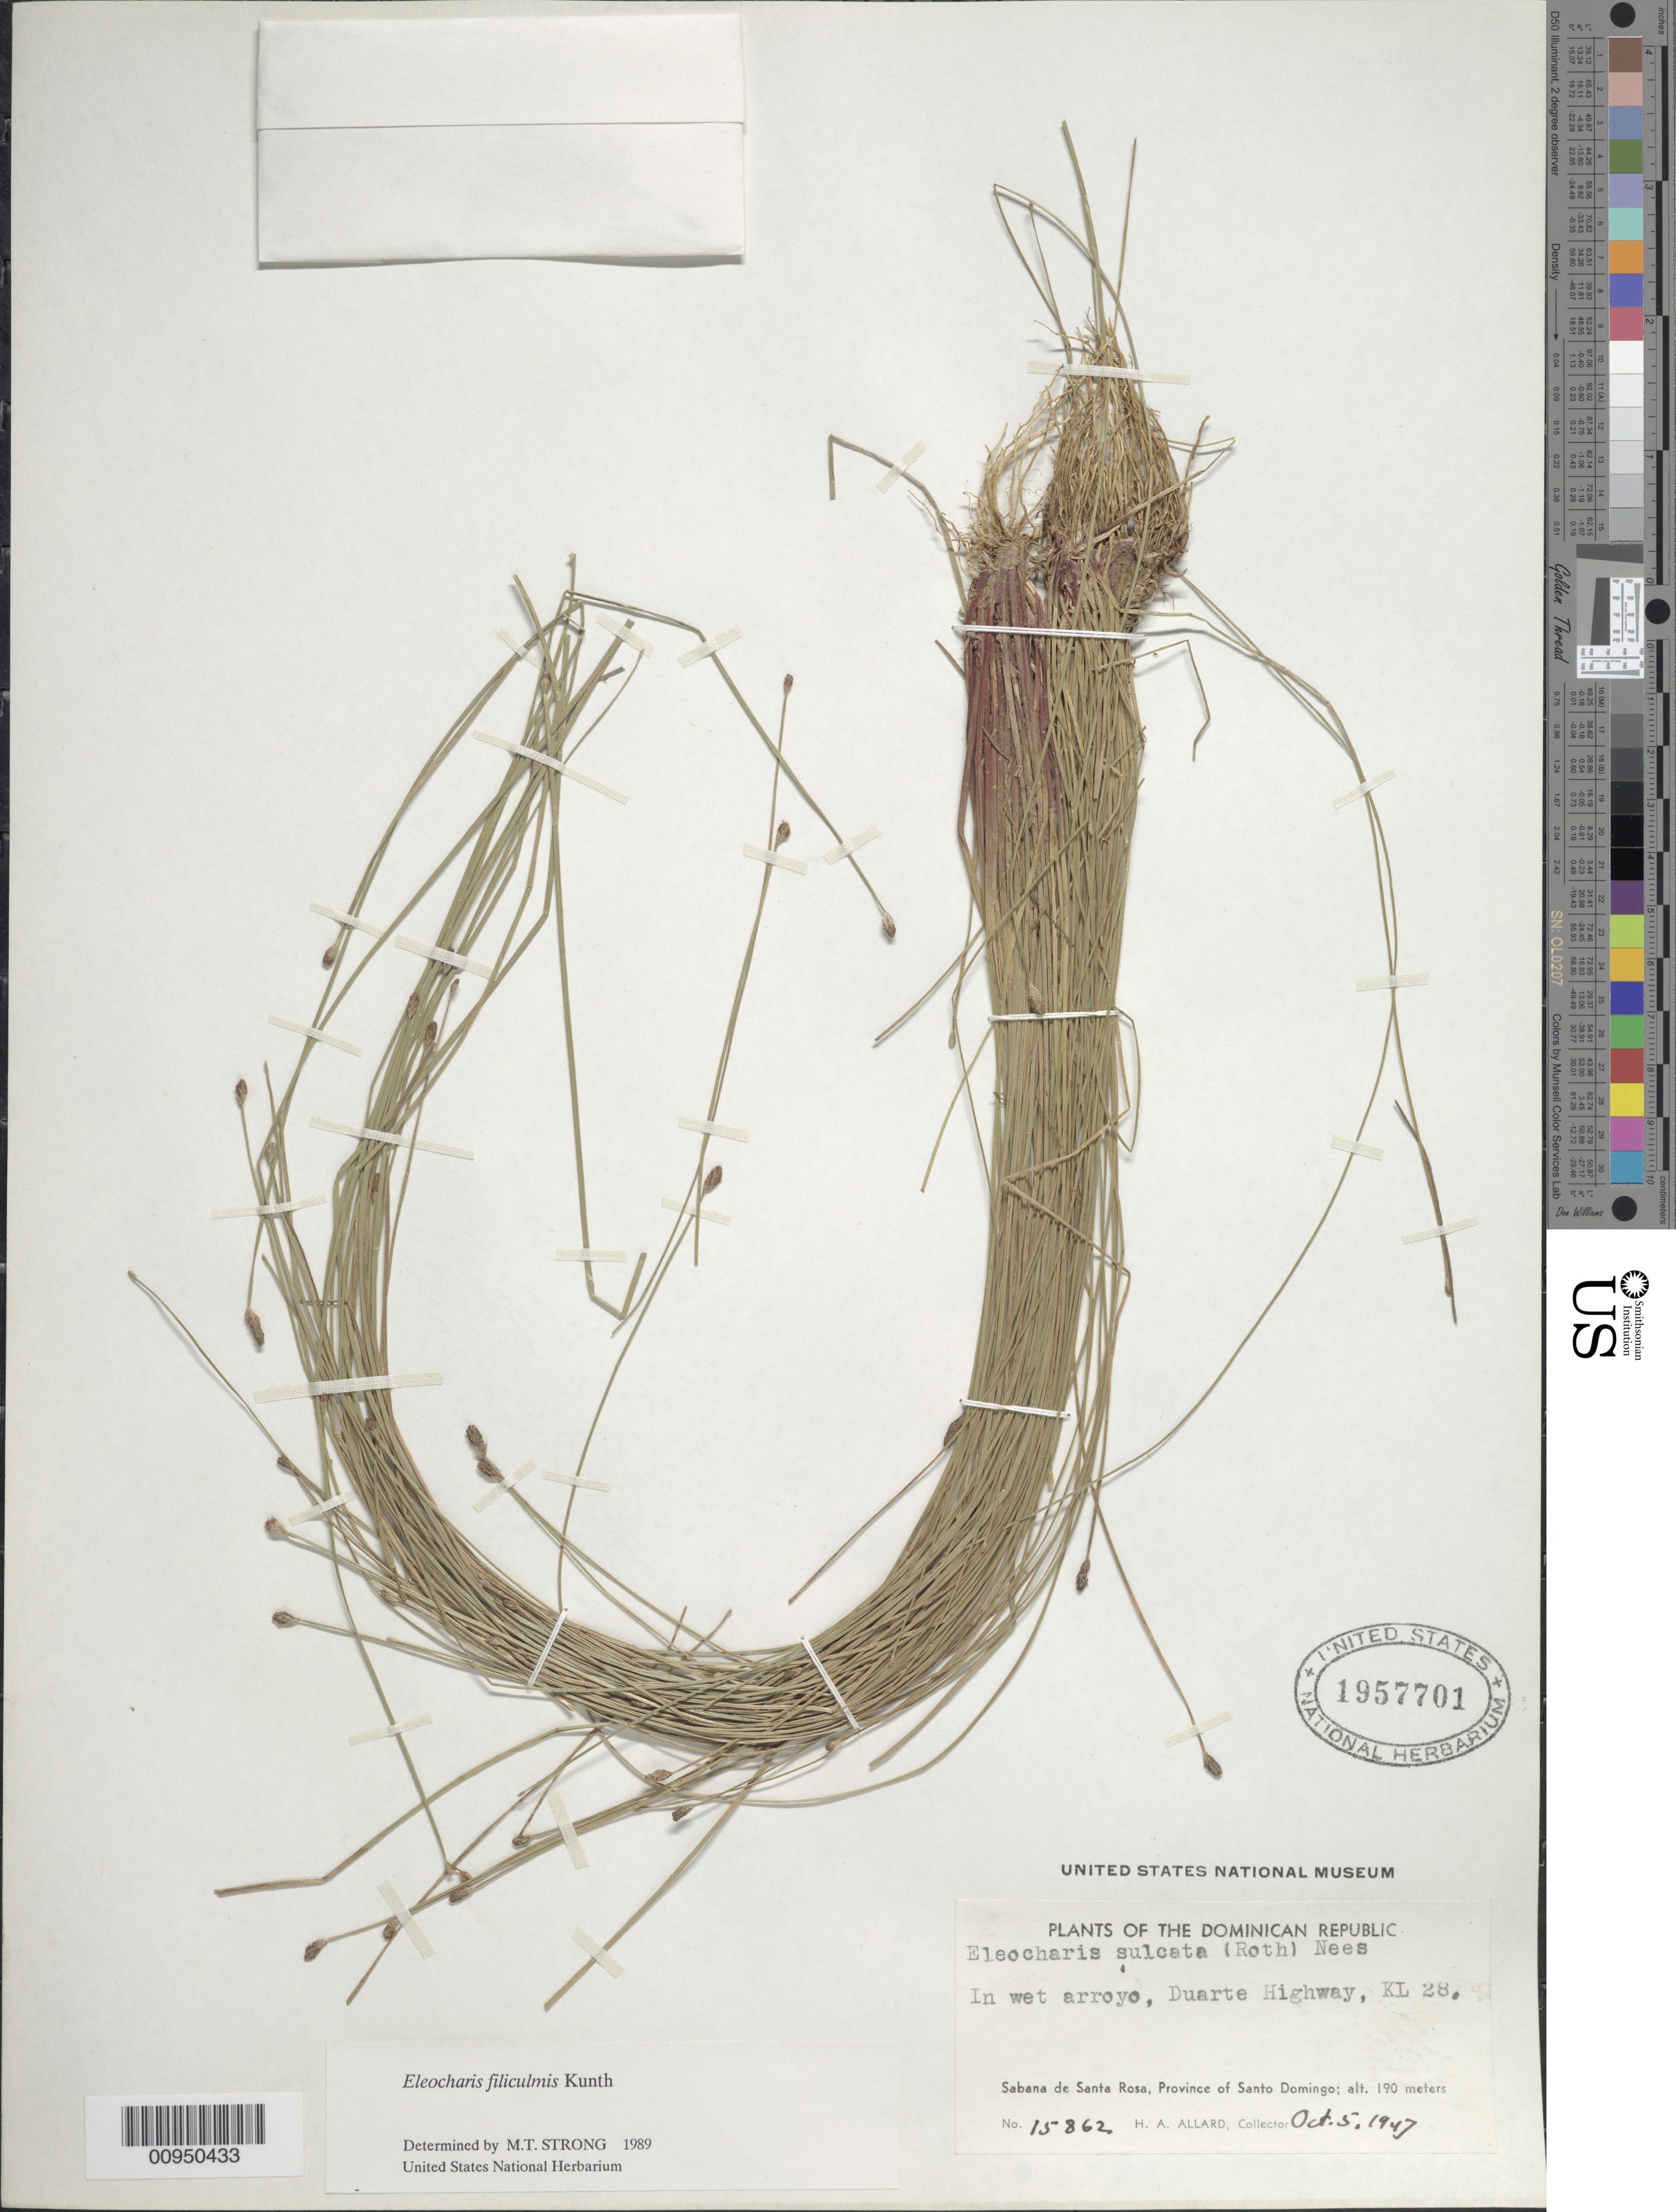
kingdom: Plantae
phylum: Tracheophyta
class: Liliopsida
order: Poales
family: Cyperaceae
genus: Eleocharis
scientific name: Eleocharis filiculmis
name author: Kunth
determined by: Strong, M. T., (US), Smithsonian Institution - National Museum of Natural History (UNITED STATES)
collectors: H. A. Allard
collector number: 15862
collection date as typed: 05 Oct 1947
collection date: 1947-10-05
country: Dominican Republic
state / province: Santo Domingo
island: Hispaniola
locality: Sabana de Santa Rosa, arroyo Duarte Highway K. 28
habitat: Wet arroyo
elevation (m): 190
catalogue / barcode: US 1957701